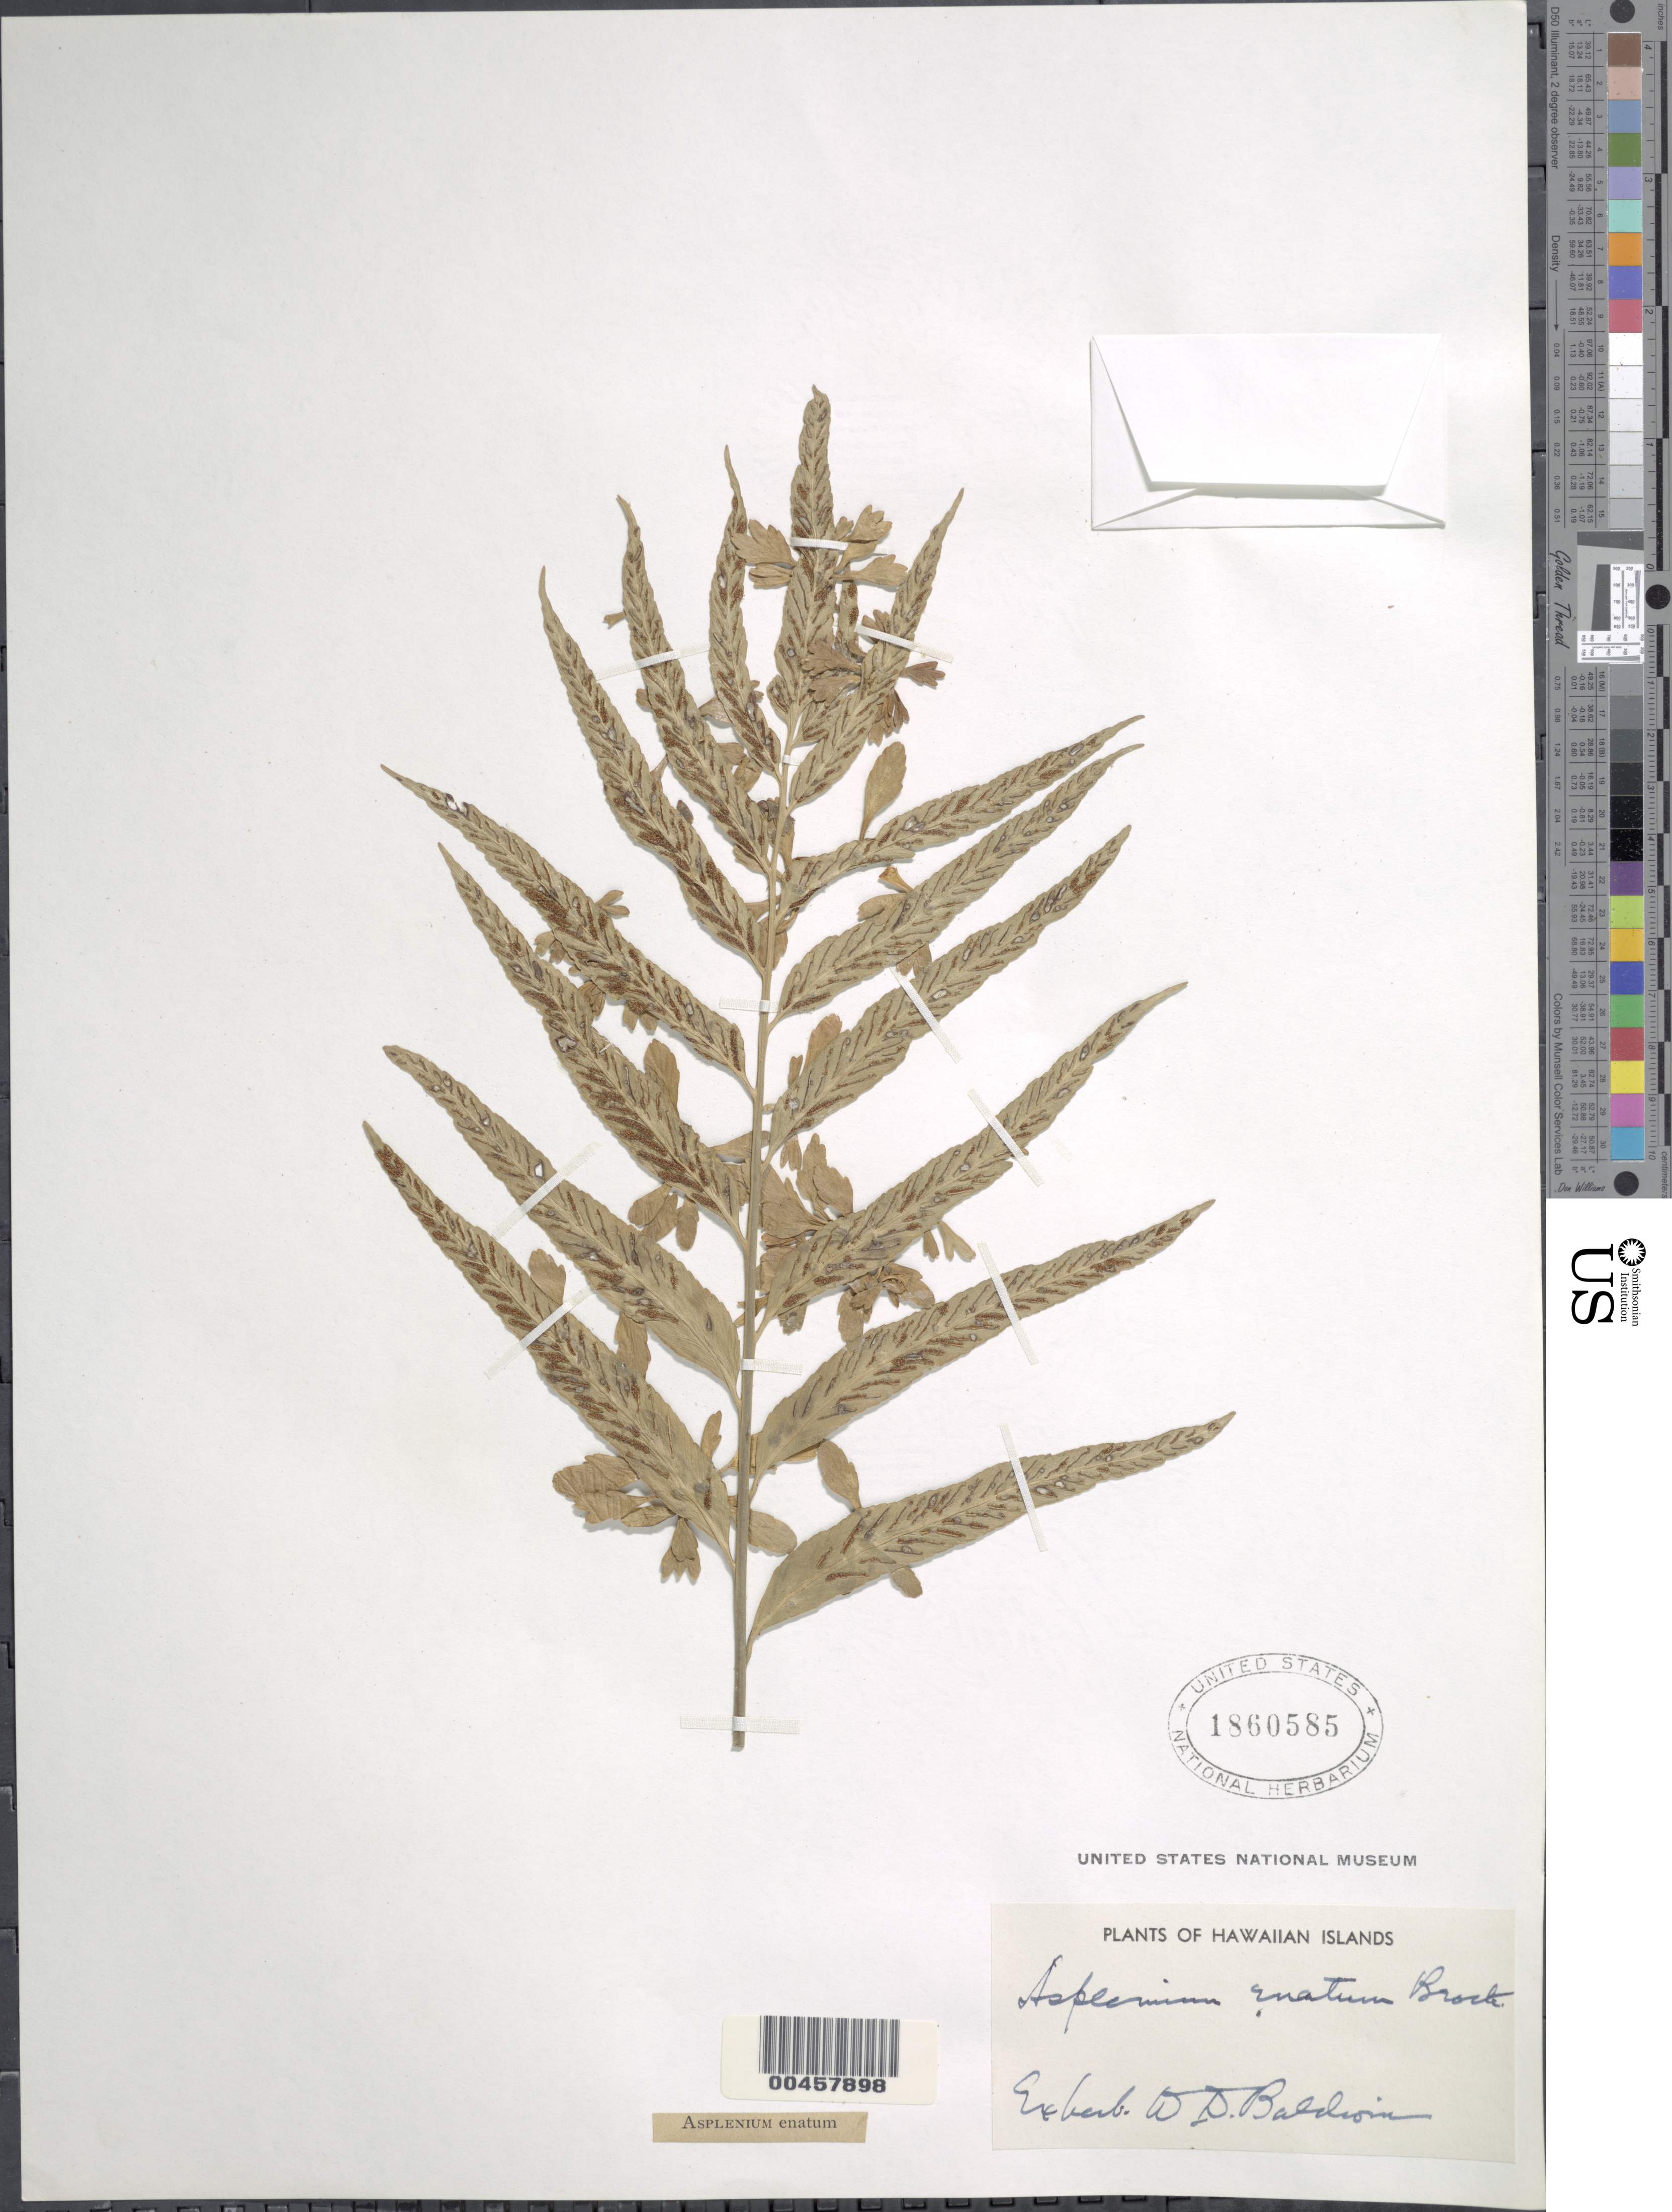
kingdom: Plantae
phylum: Tracheophyta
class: Polypodiopsida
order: Polypodiales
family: Aspleniaceae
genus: Asplenium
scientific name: Asplenium kaulfussii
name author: Schltdl.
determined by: Wagner, W. L., (BOT), Smithsonian Institution - National Museum of Natural History (UNITED STATES)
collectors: D. Baldwin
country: United States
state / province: Hawaii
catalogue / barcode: US 1860585